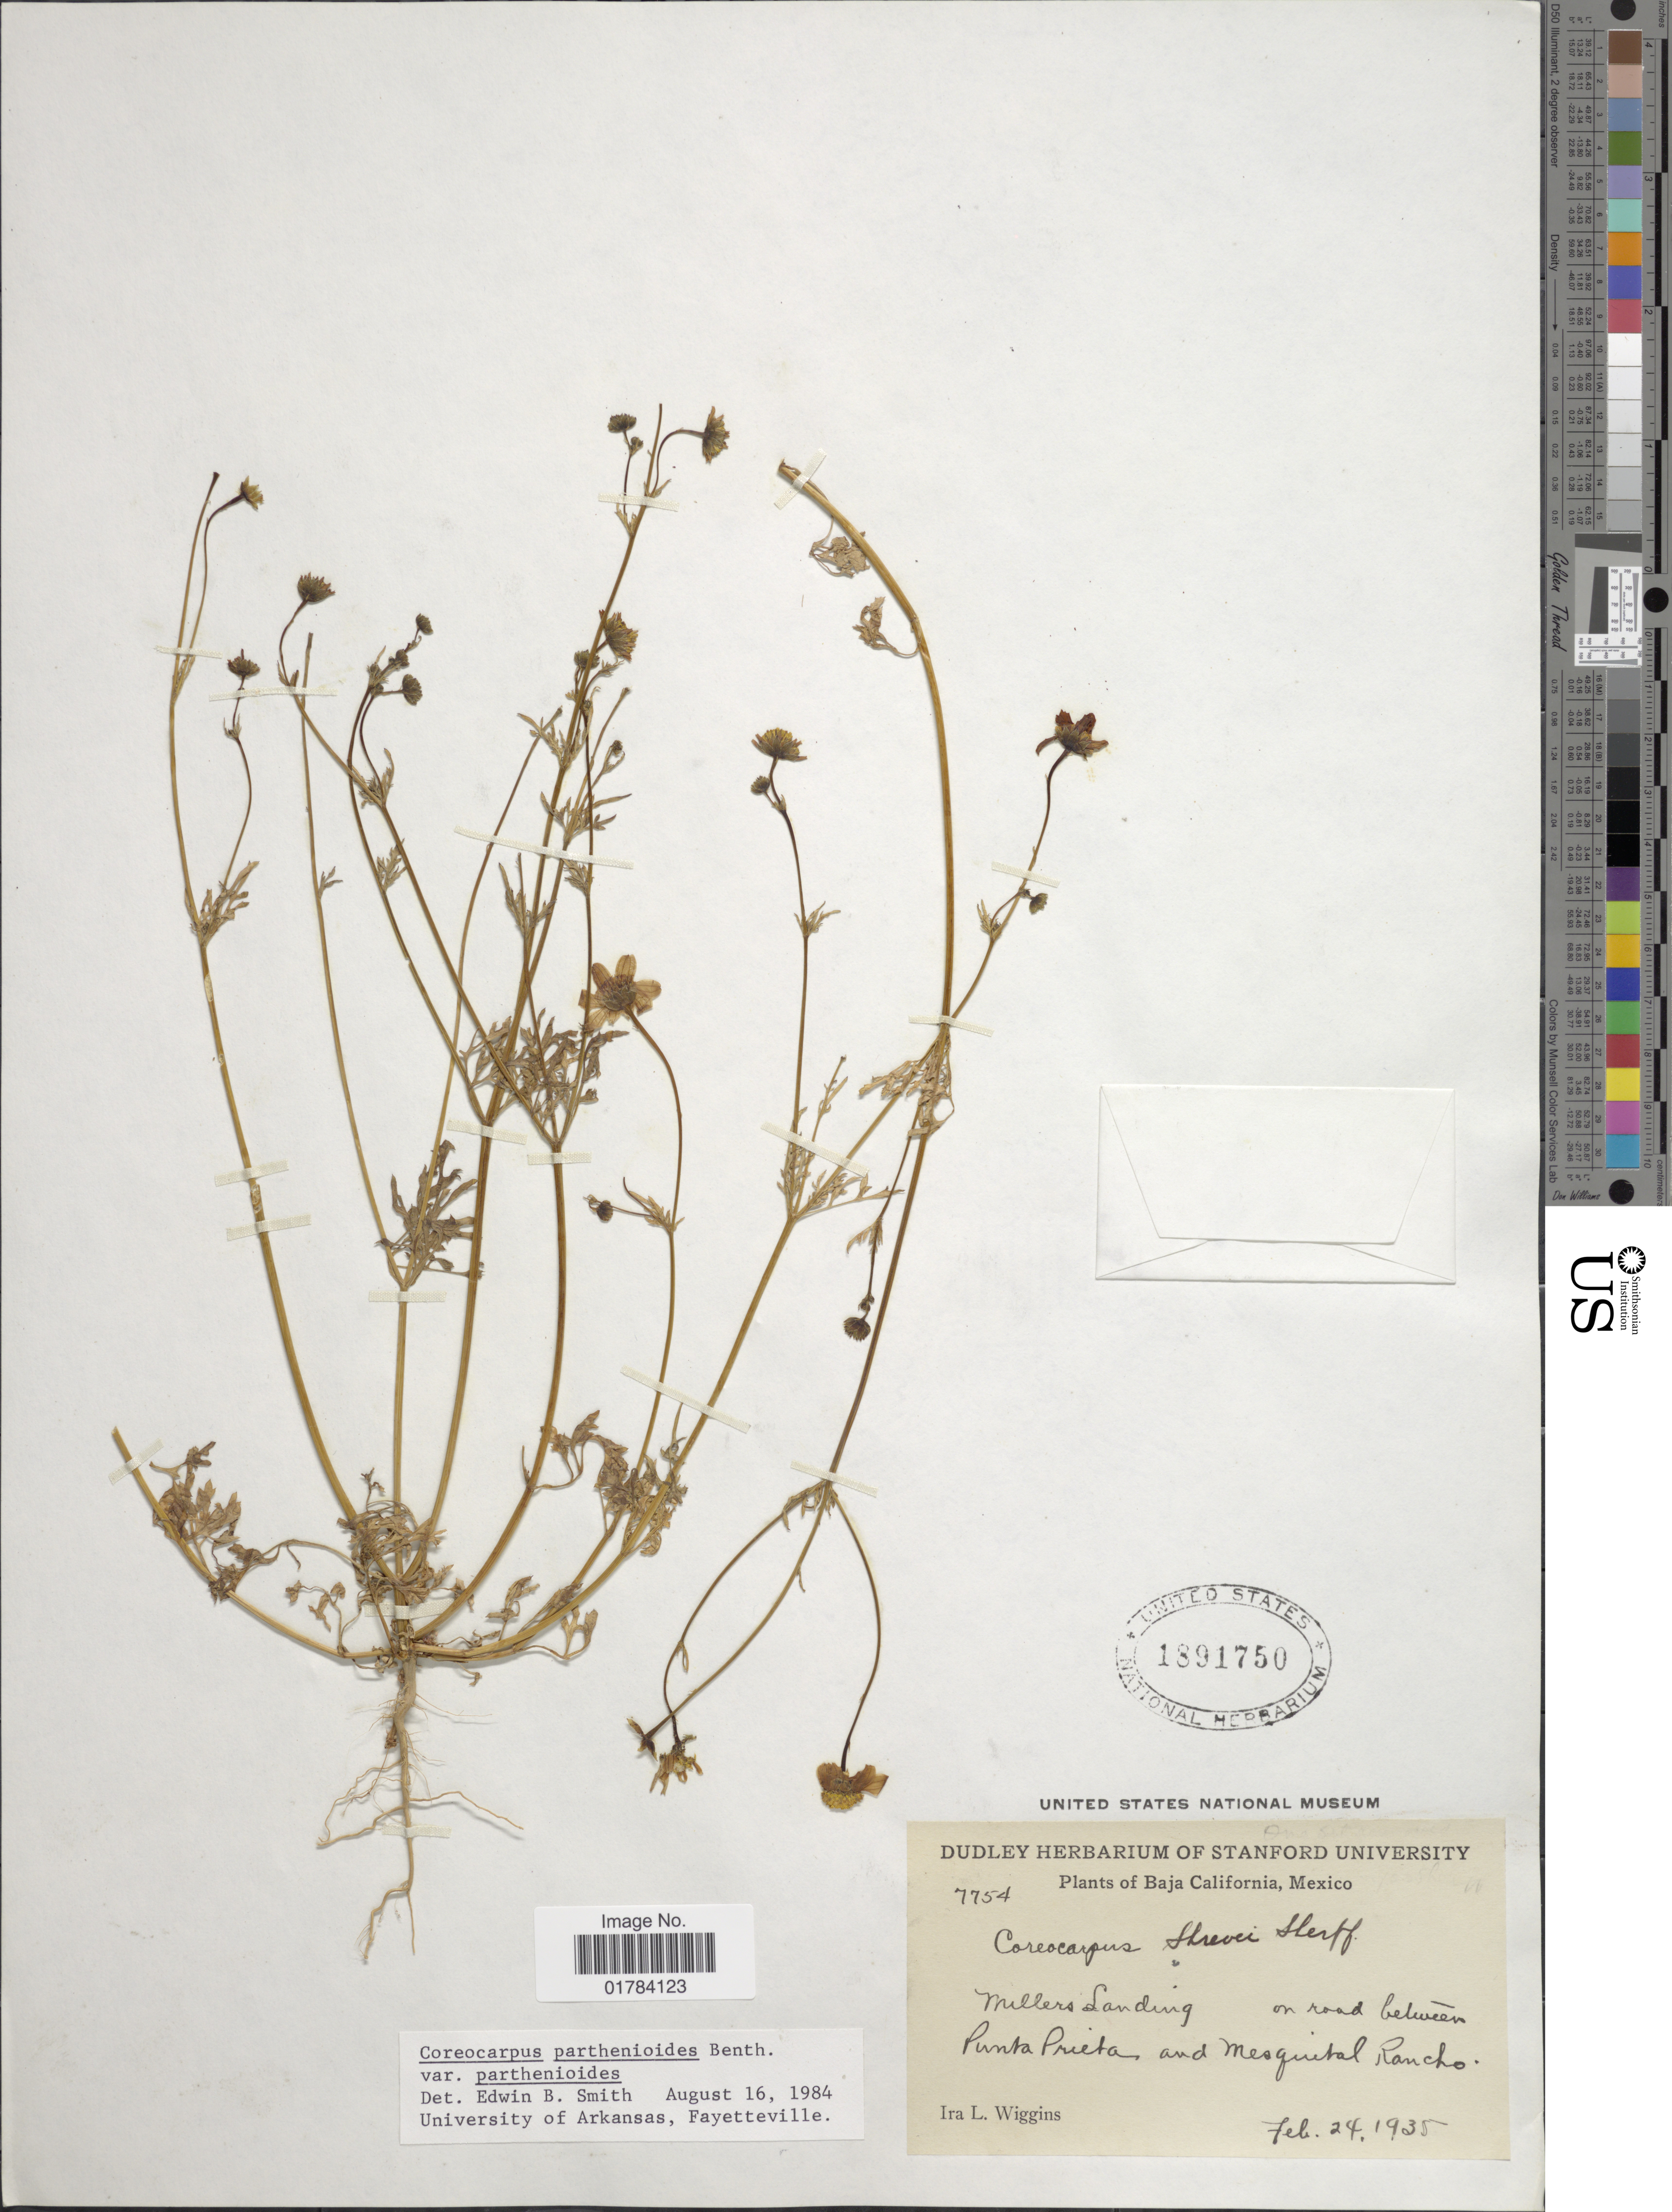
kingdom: Plantae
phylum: Tracheophyta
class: Magnoliopsida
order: Asterales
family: Asteraceae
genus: Coreocarpus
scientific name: Coreocarpus parthenioides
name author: Benth.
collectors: I. L. Wiggins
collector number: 7754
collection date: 1935-02-24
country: Mexico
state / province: Baja California Sur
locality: Millers Landing on road between Puna Prieta and Mesguital Rancho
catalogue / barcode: US 1891750